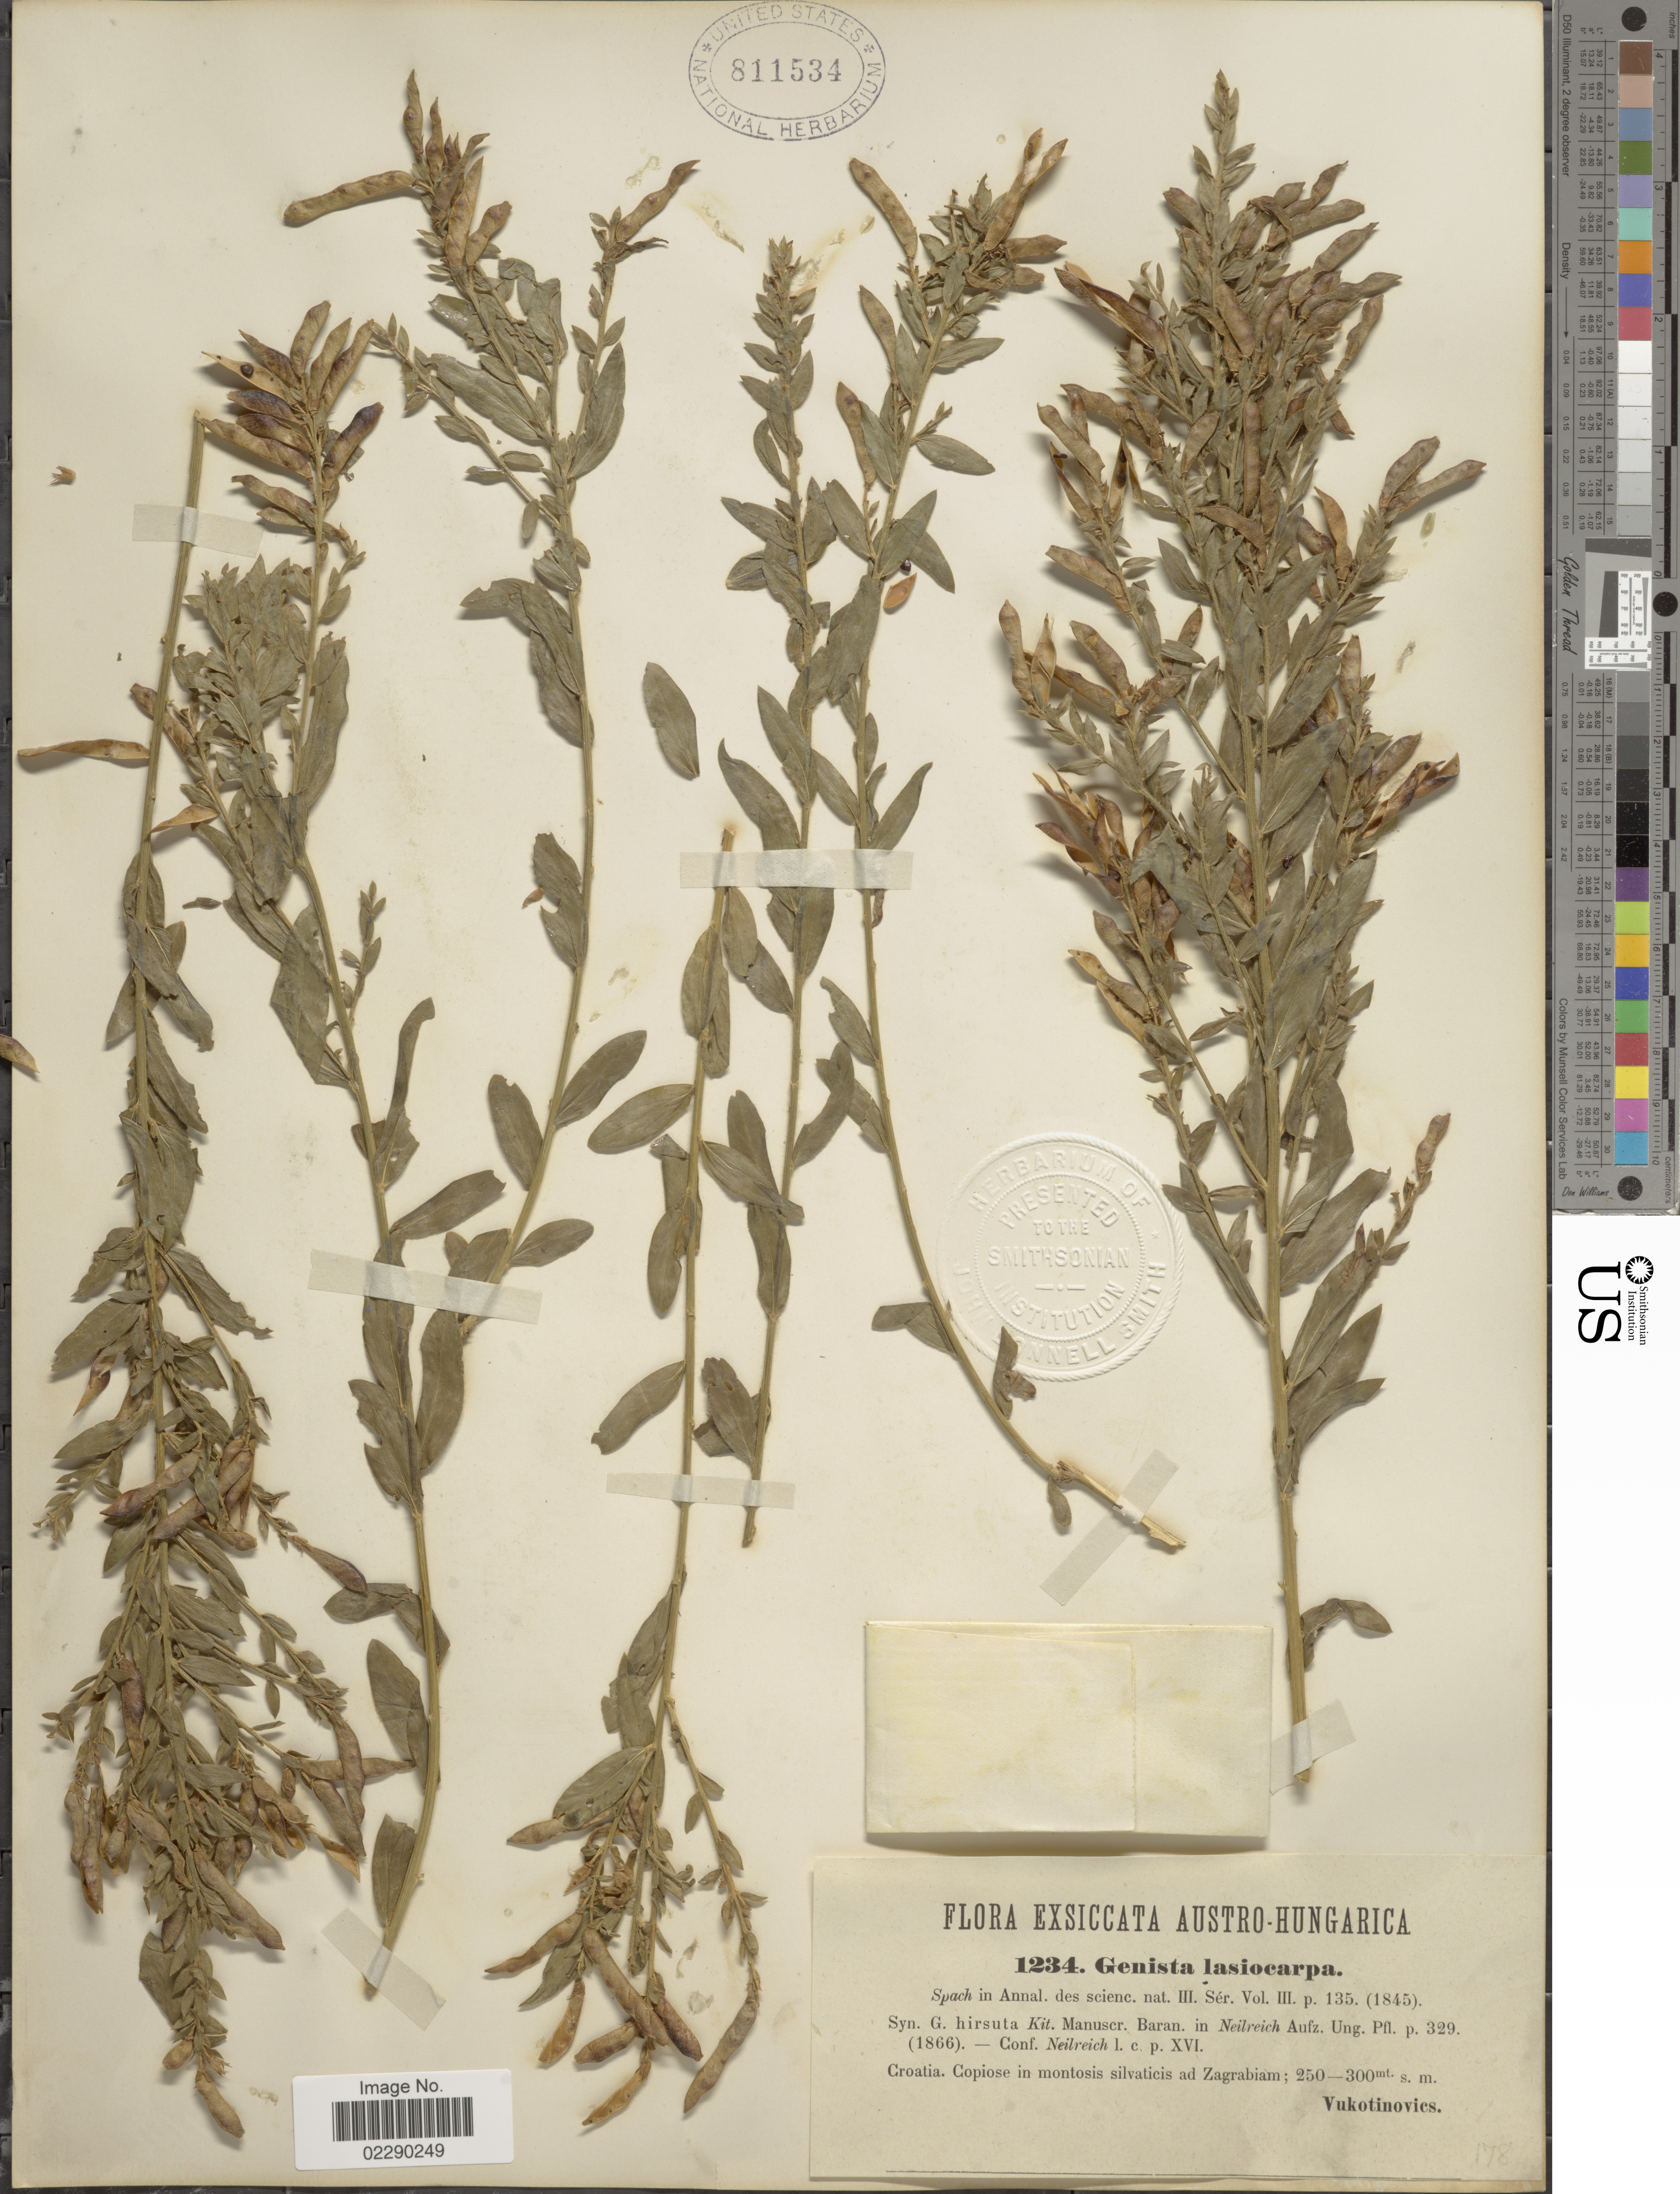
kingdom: Plantae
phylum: Tracheophyta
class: Magnoliopsida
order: Fabales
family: Fabaceae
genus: Genista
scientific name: Genista lasiocarpa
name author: Spach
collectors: L. Vukotinovic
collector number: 1234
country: Croatia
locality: Austro-Hungarica, ad Zagrabiam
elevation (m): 250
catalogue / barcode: US 811534